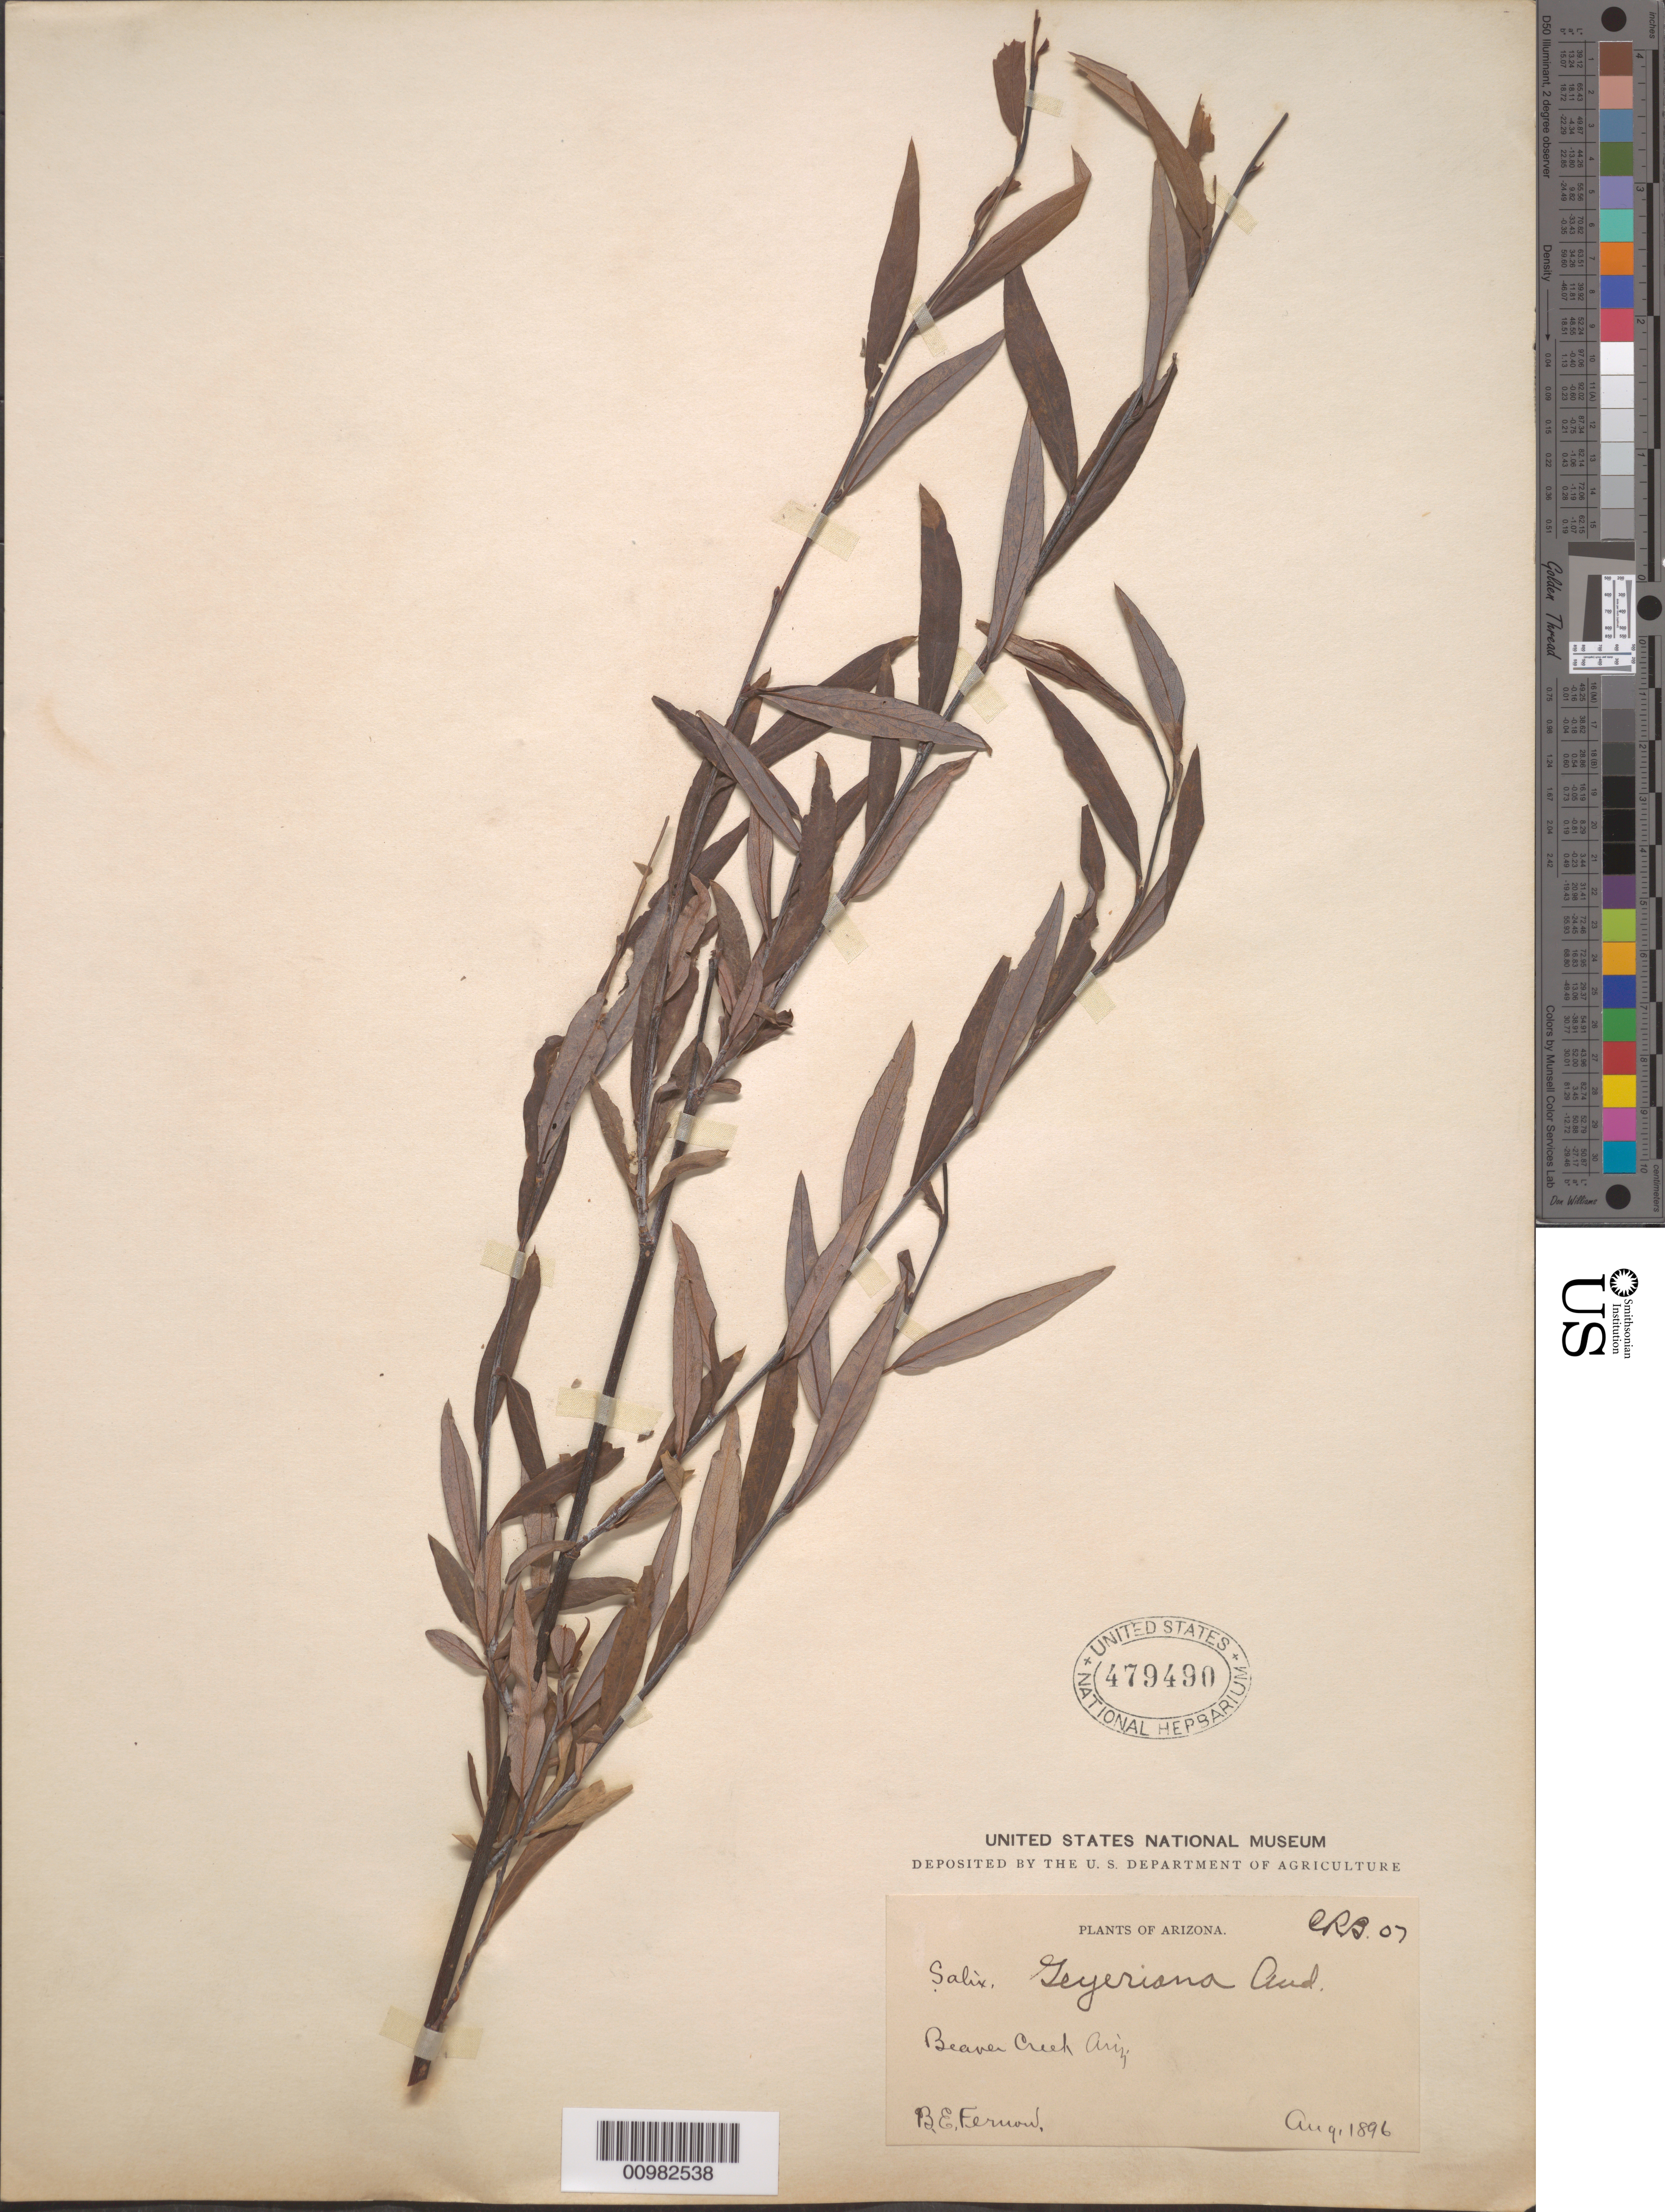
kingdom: Plantae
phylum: Tracheophyta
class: Magnoliopsida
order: Malpighiales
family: Salicaceae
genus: Salix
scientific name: Salix geyeriana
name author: Andersson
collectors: B. Fernow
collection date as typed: Aug 1896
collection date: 1896-08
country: United States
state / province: Arizona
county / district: Yavapai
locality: Beaver Creek.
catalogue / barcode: US 479490